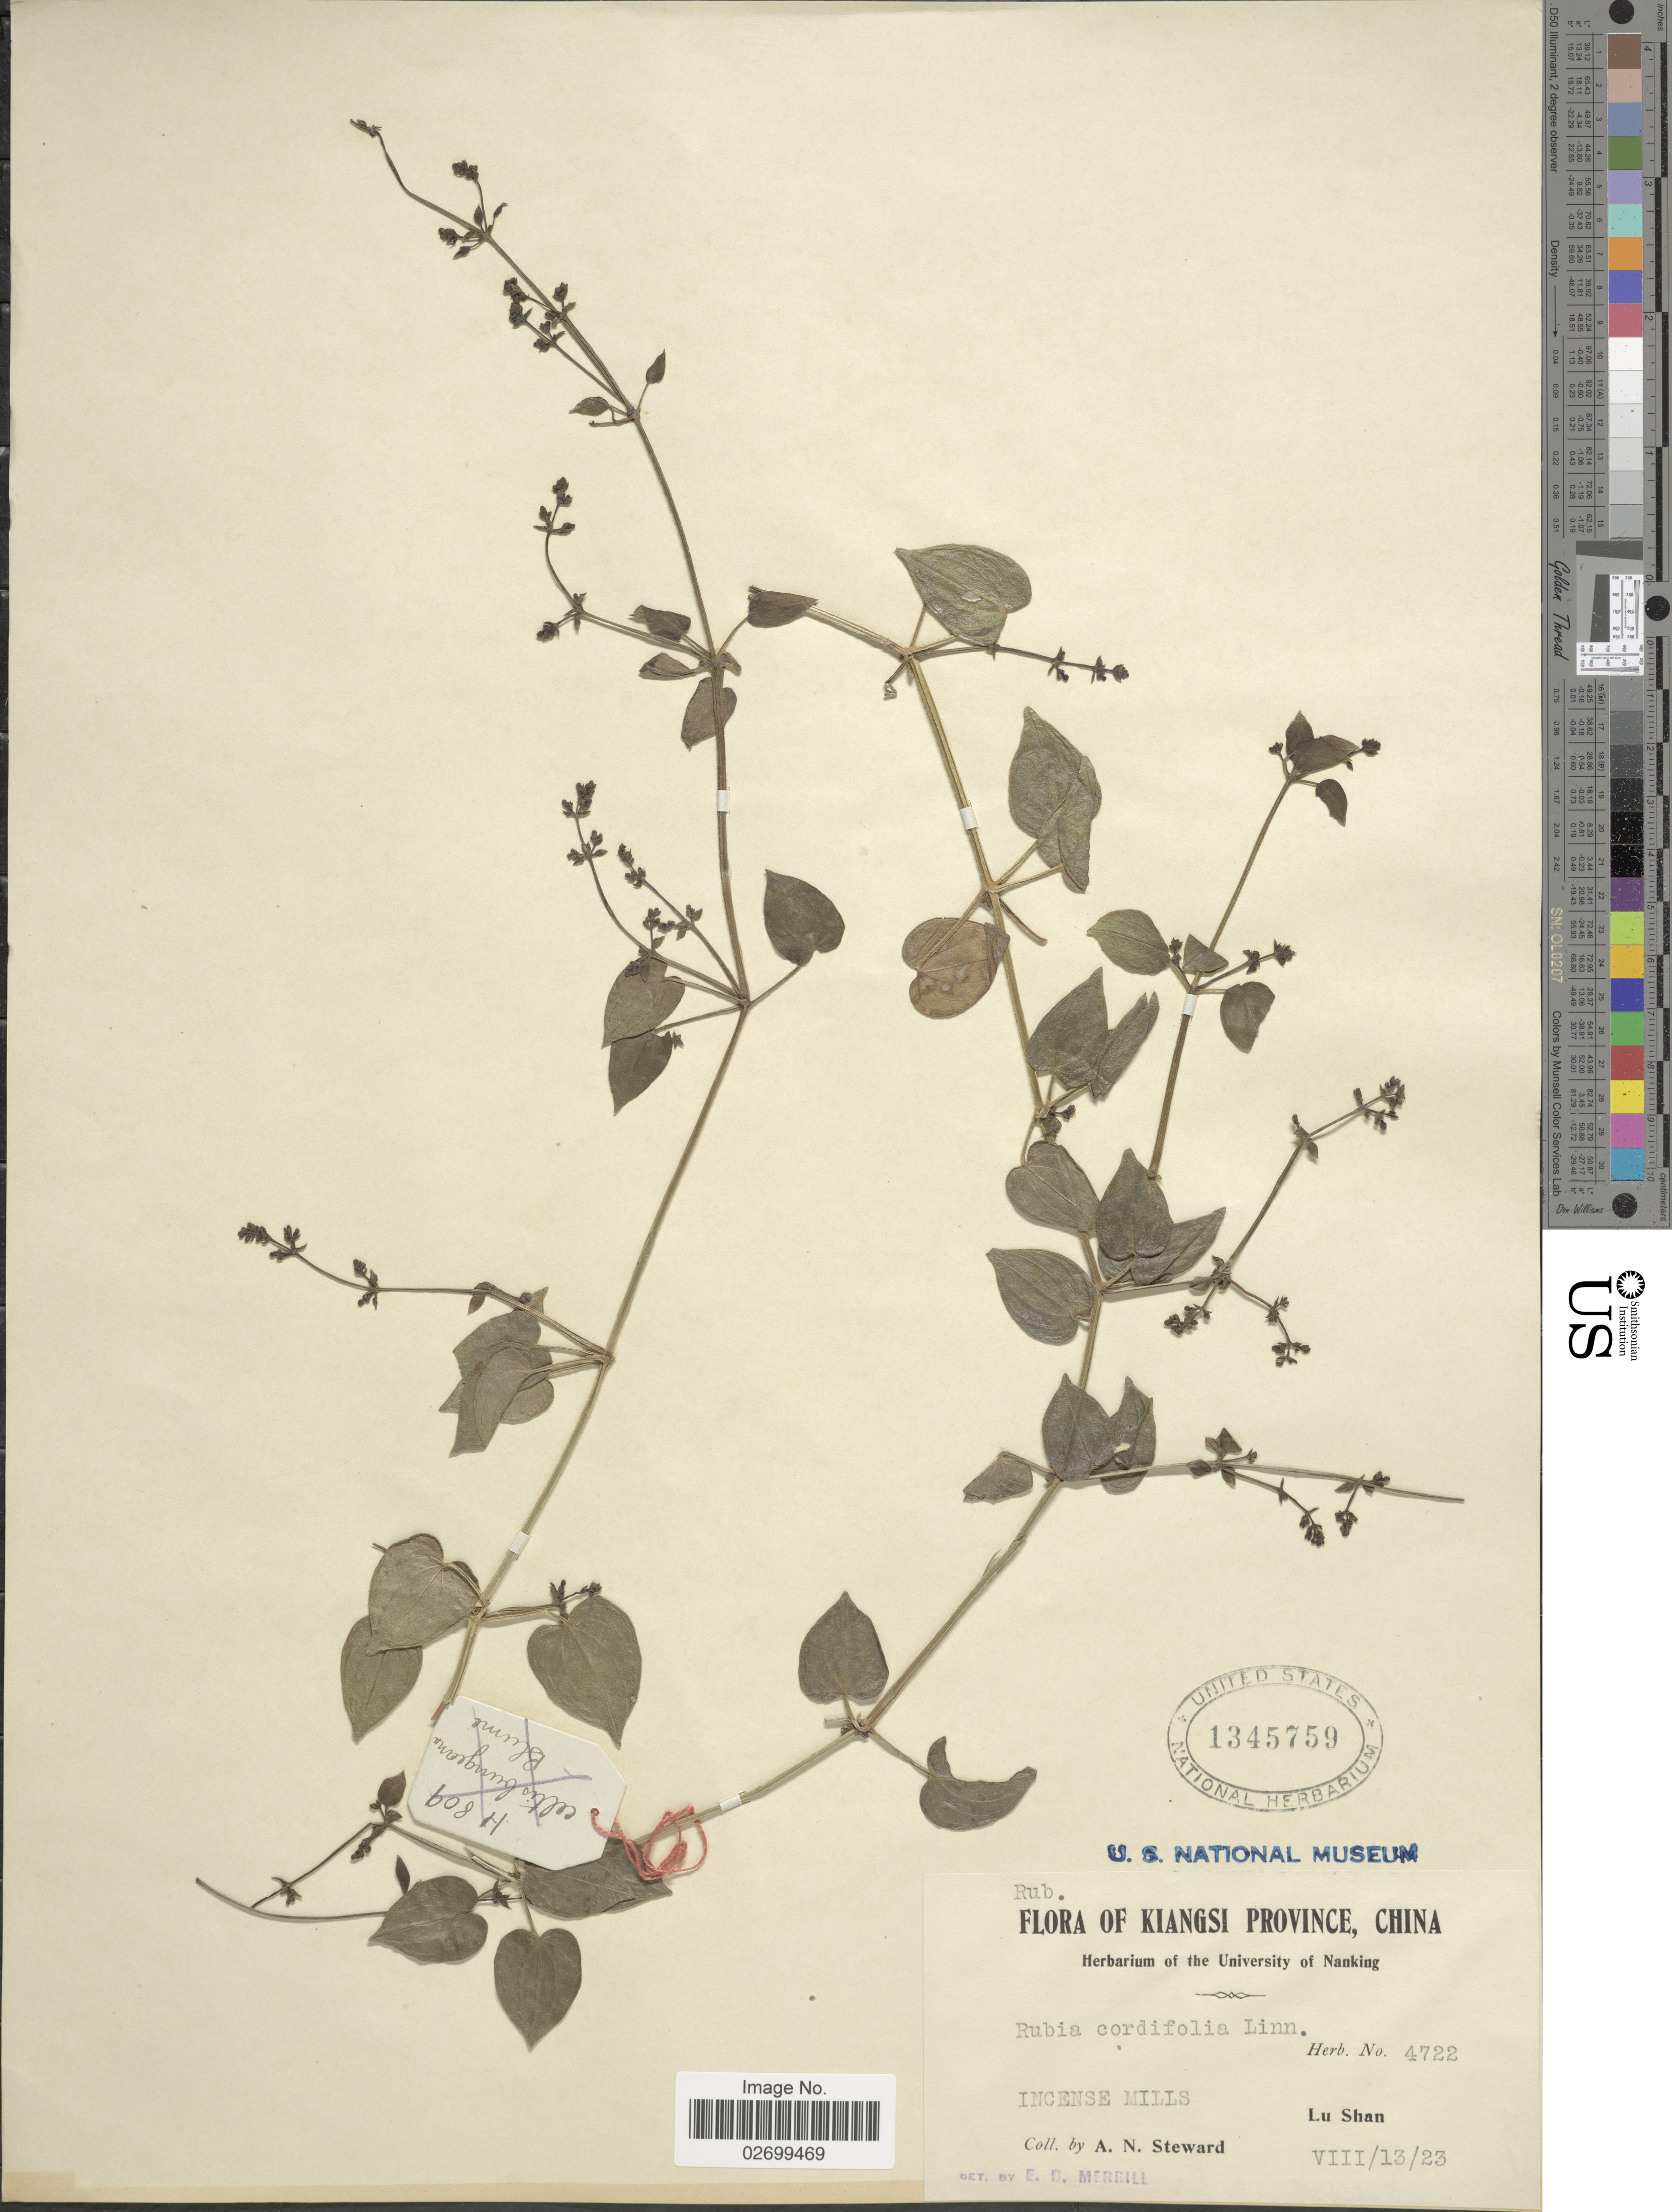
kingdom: Plantae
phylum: Tracheophyta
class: Magnoliopsida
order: Gentianales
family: Rubiaceae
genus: Rubia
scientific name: Rubia cordifolia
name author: L.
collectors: A. N. Steward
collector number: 4722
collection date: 1923-08-13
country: China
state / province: Jiangxi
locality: Kiangsi Province, Incense Mills, Lu Shan.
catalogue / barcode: US 1345759